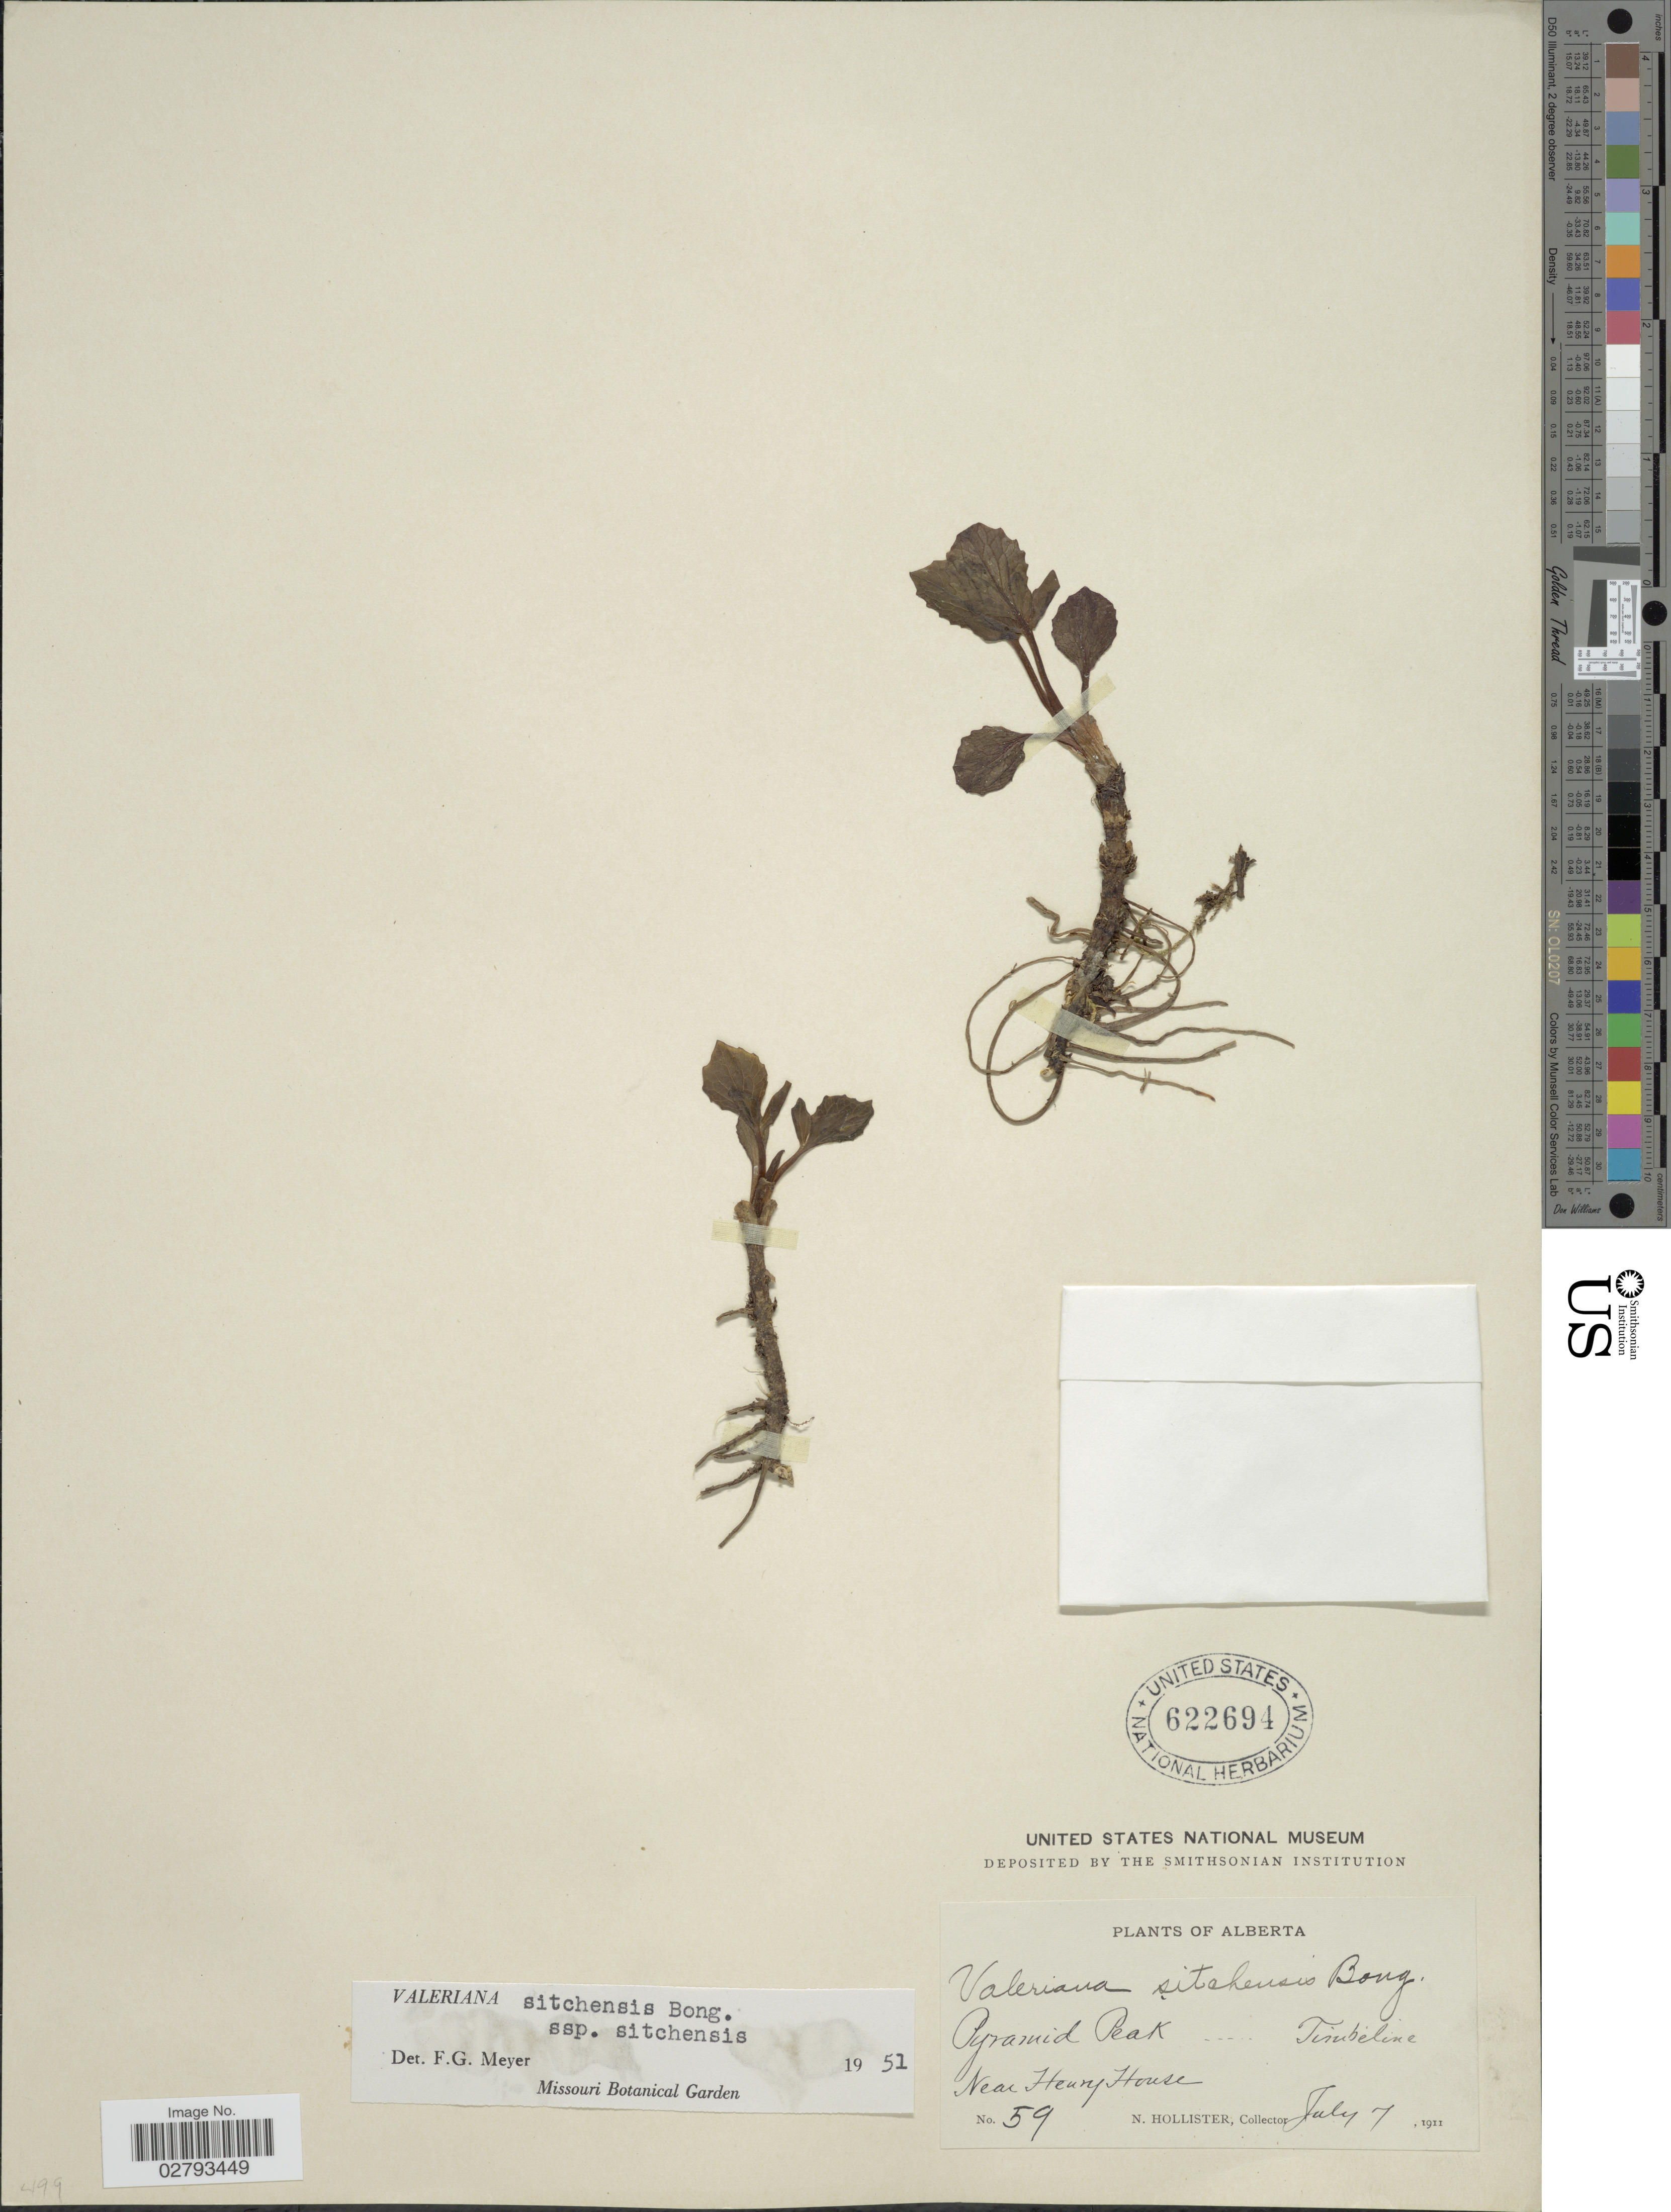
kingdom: Plantae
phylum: Tracheophyta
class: Magnoliopsida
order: Dipsacales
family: Caprifoliaceae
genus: Valeriana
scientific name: Valeriana sitchensis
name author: Bong.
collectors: N. Hollister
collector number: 59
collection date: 1911-07-07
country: Canada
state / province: Alberta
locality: Pyramid Peak. Near Henry House.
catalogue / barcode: US 622694